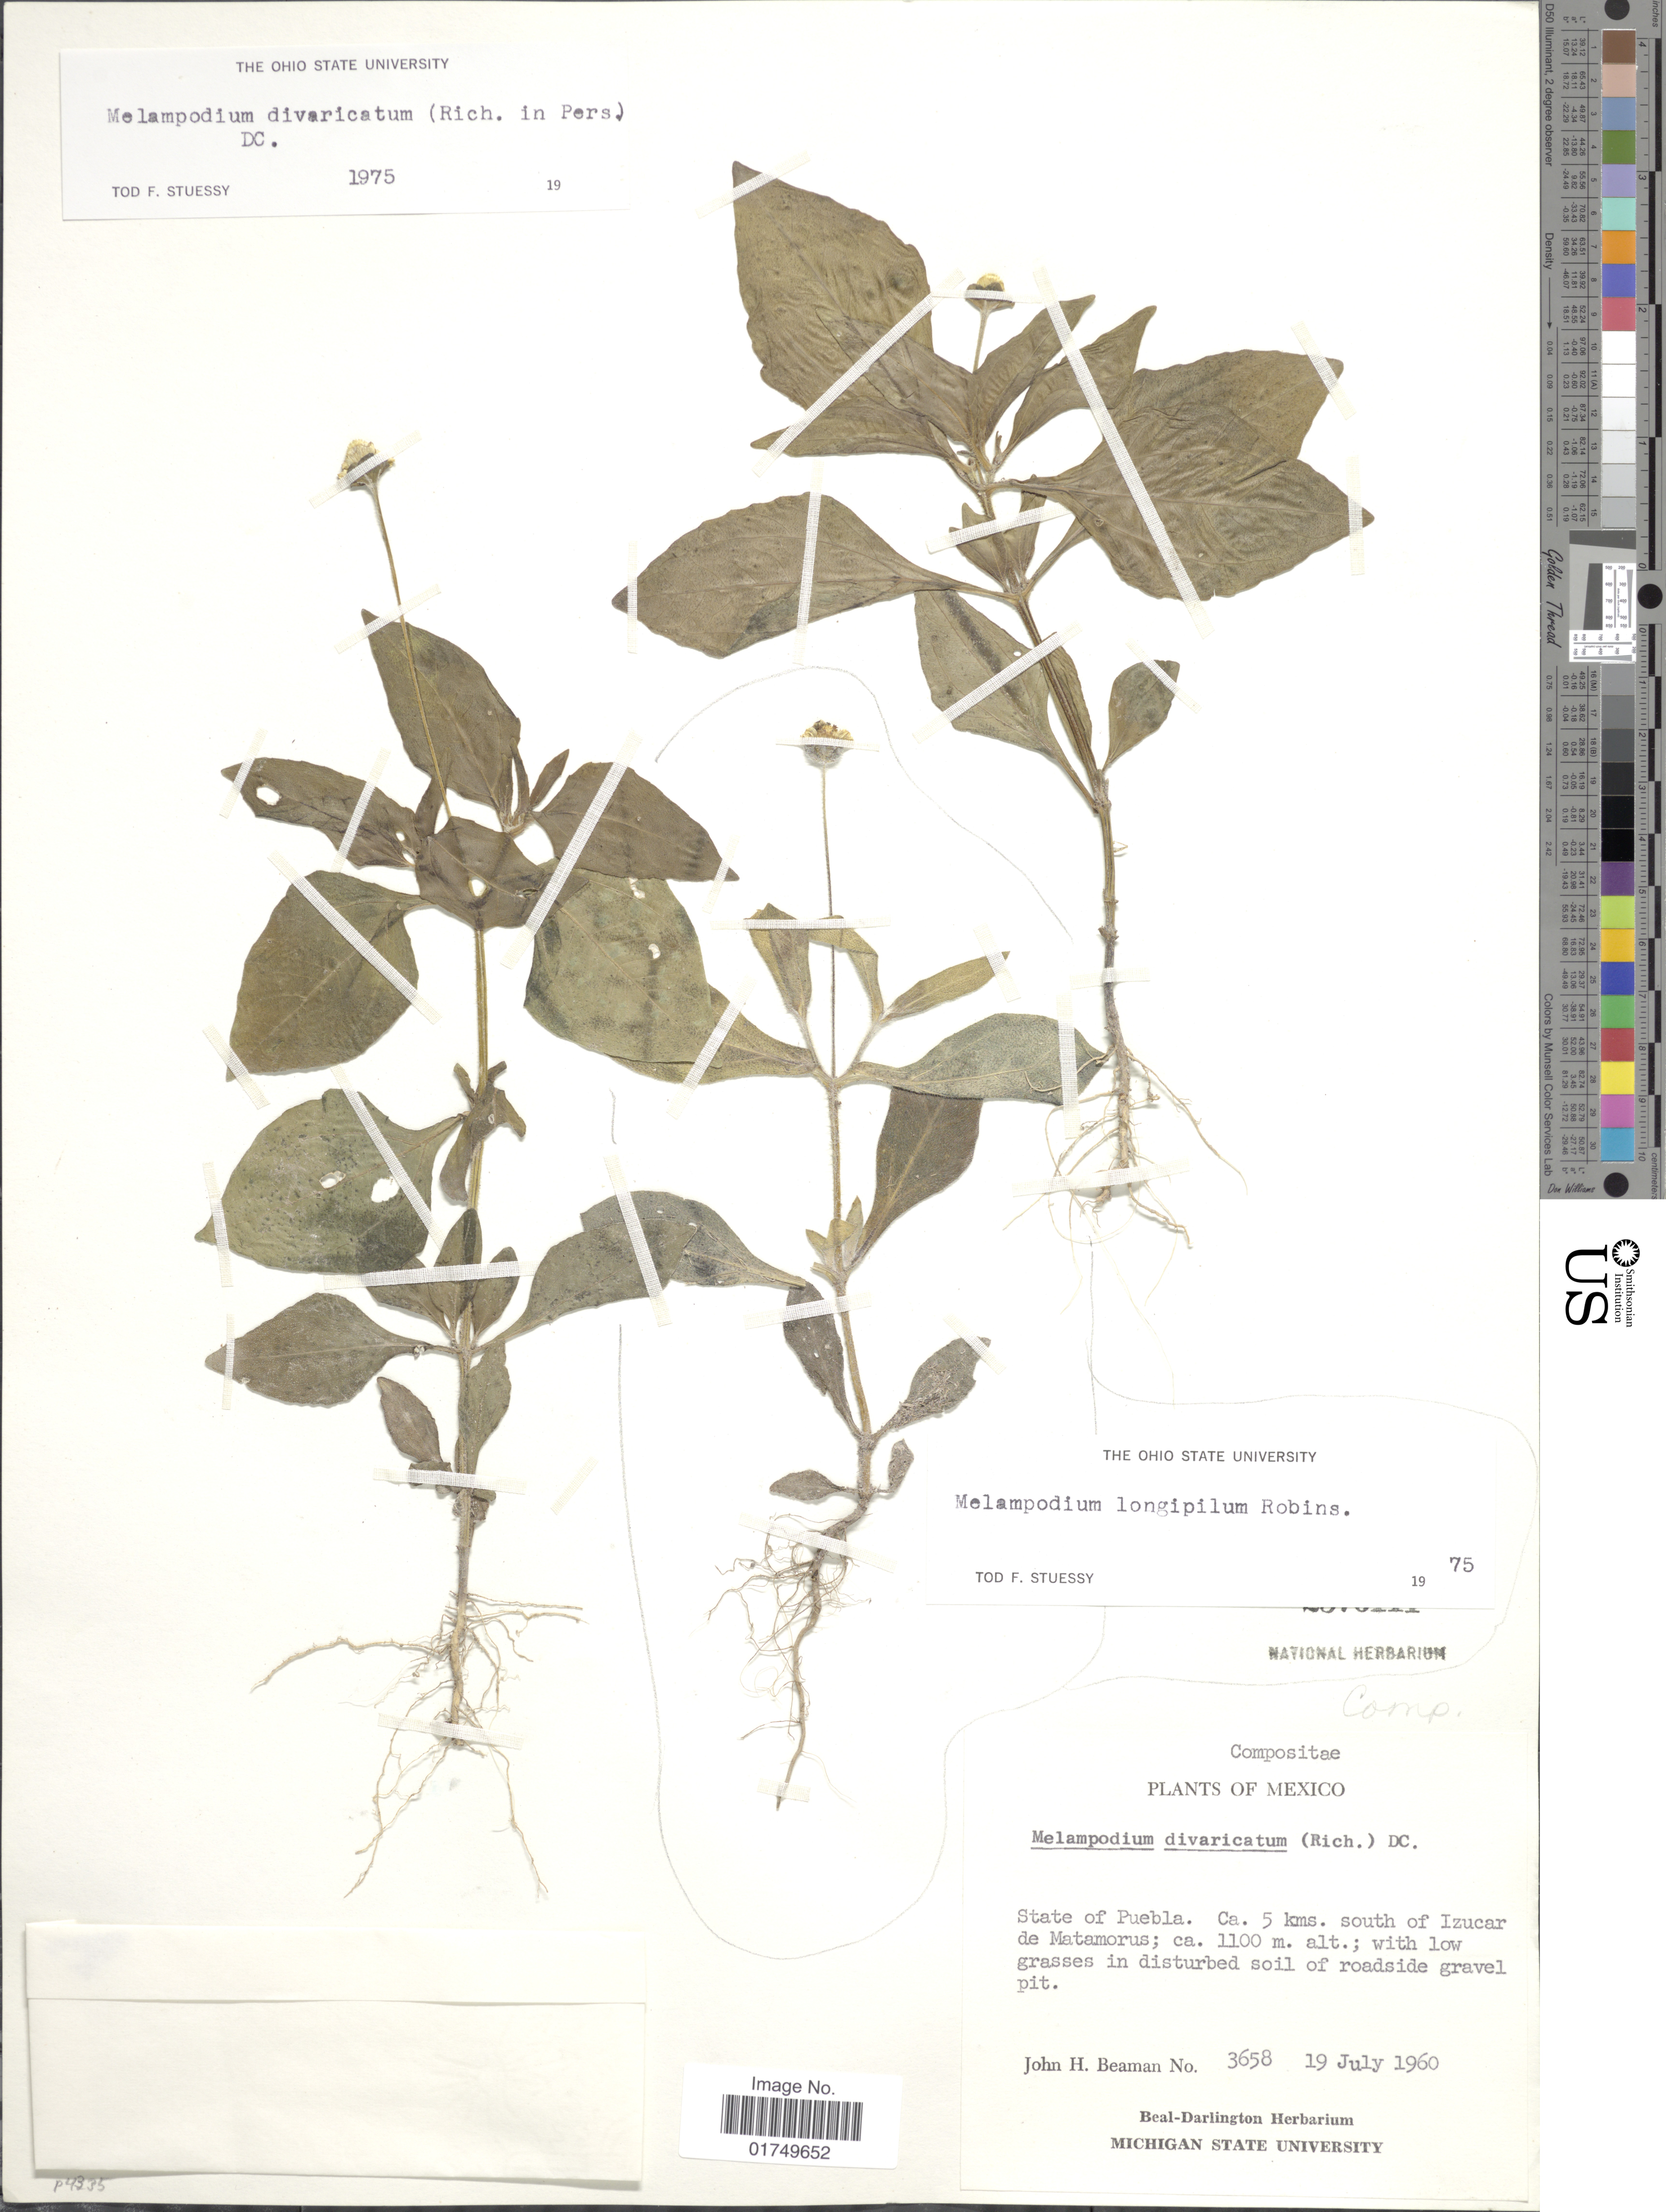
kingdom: Plantae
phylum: Tracheophyta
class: Magnoliopsida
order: Asterales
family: Asteraceae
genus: Melampodium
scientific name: Melampodium longipilum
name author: B.L. Rob.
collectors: J. H. Beaman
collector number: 3658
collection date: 1960-07-19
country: Mexico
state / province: Puebla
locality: Ca. 5 kms. south of Izucar de Matamorus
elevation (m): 1100